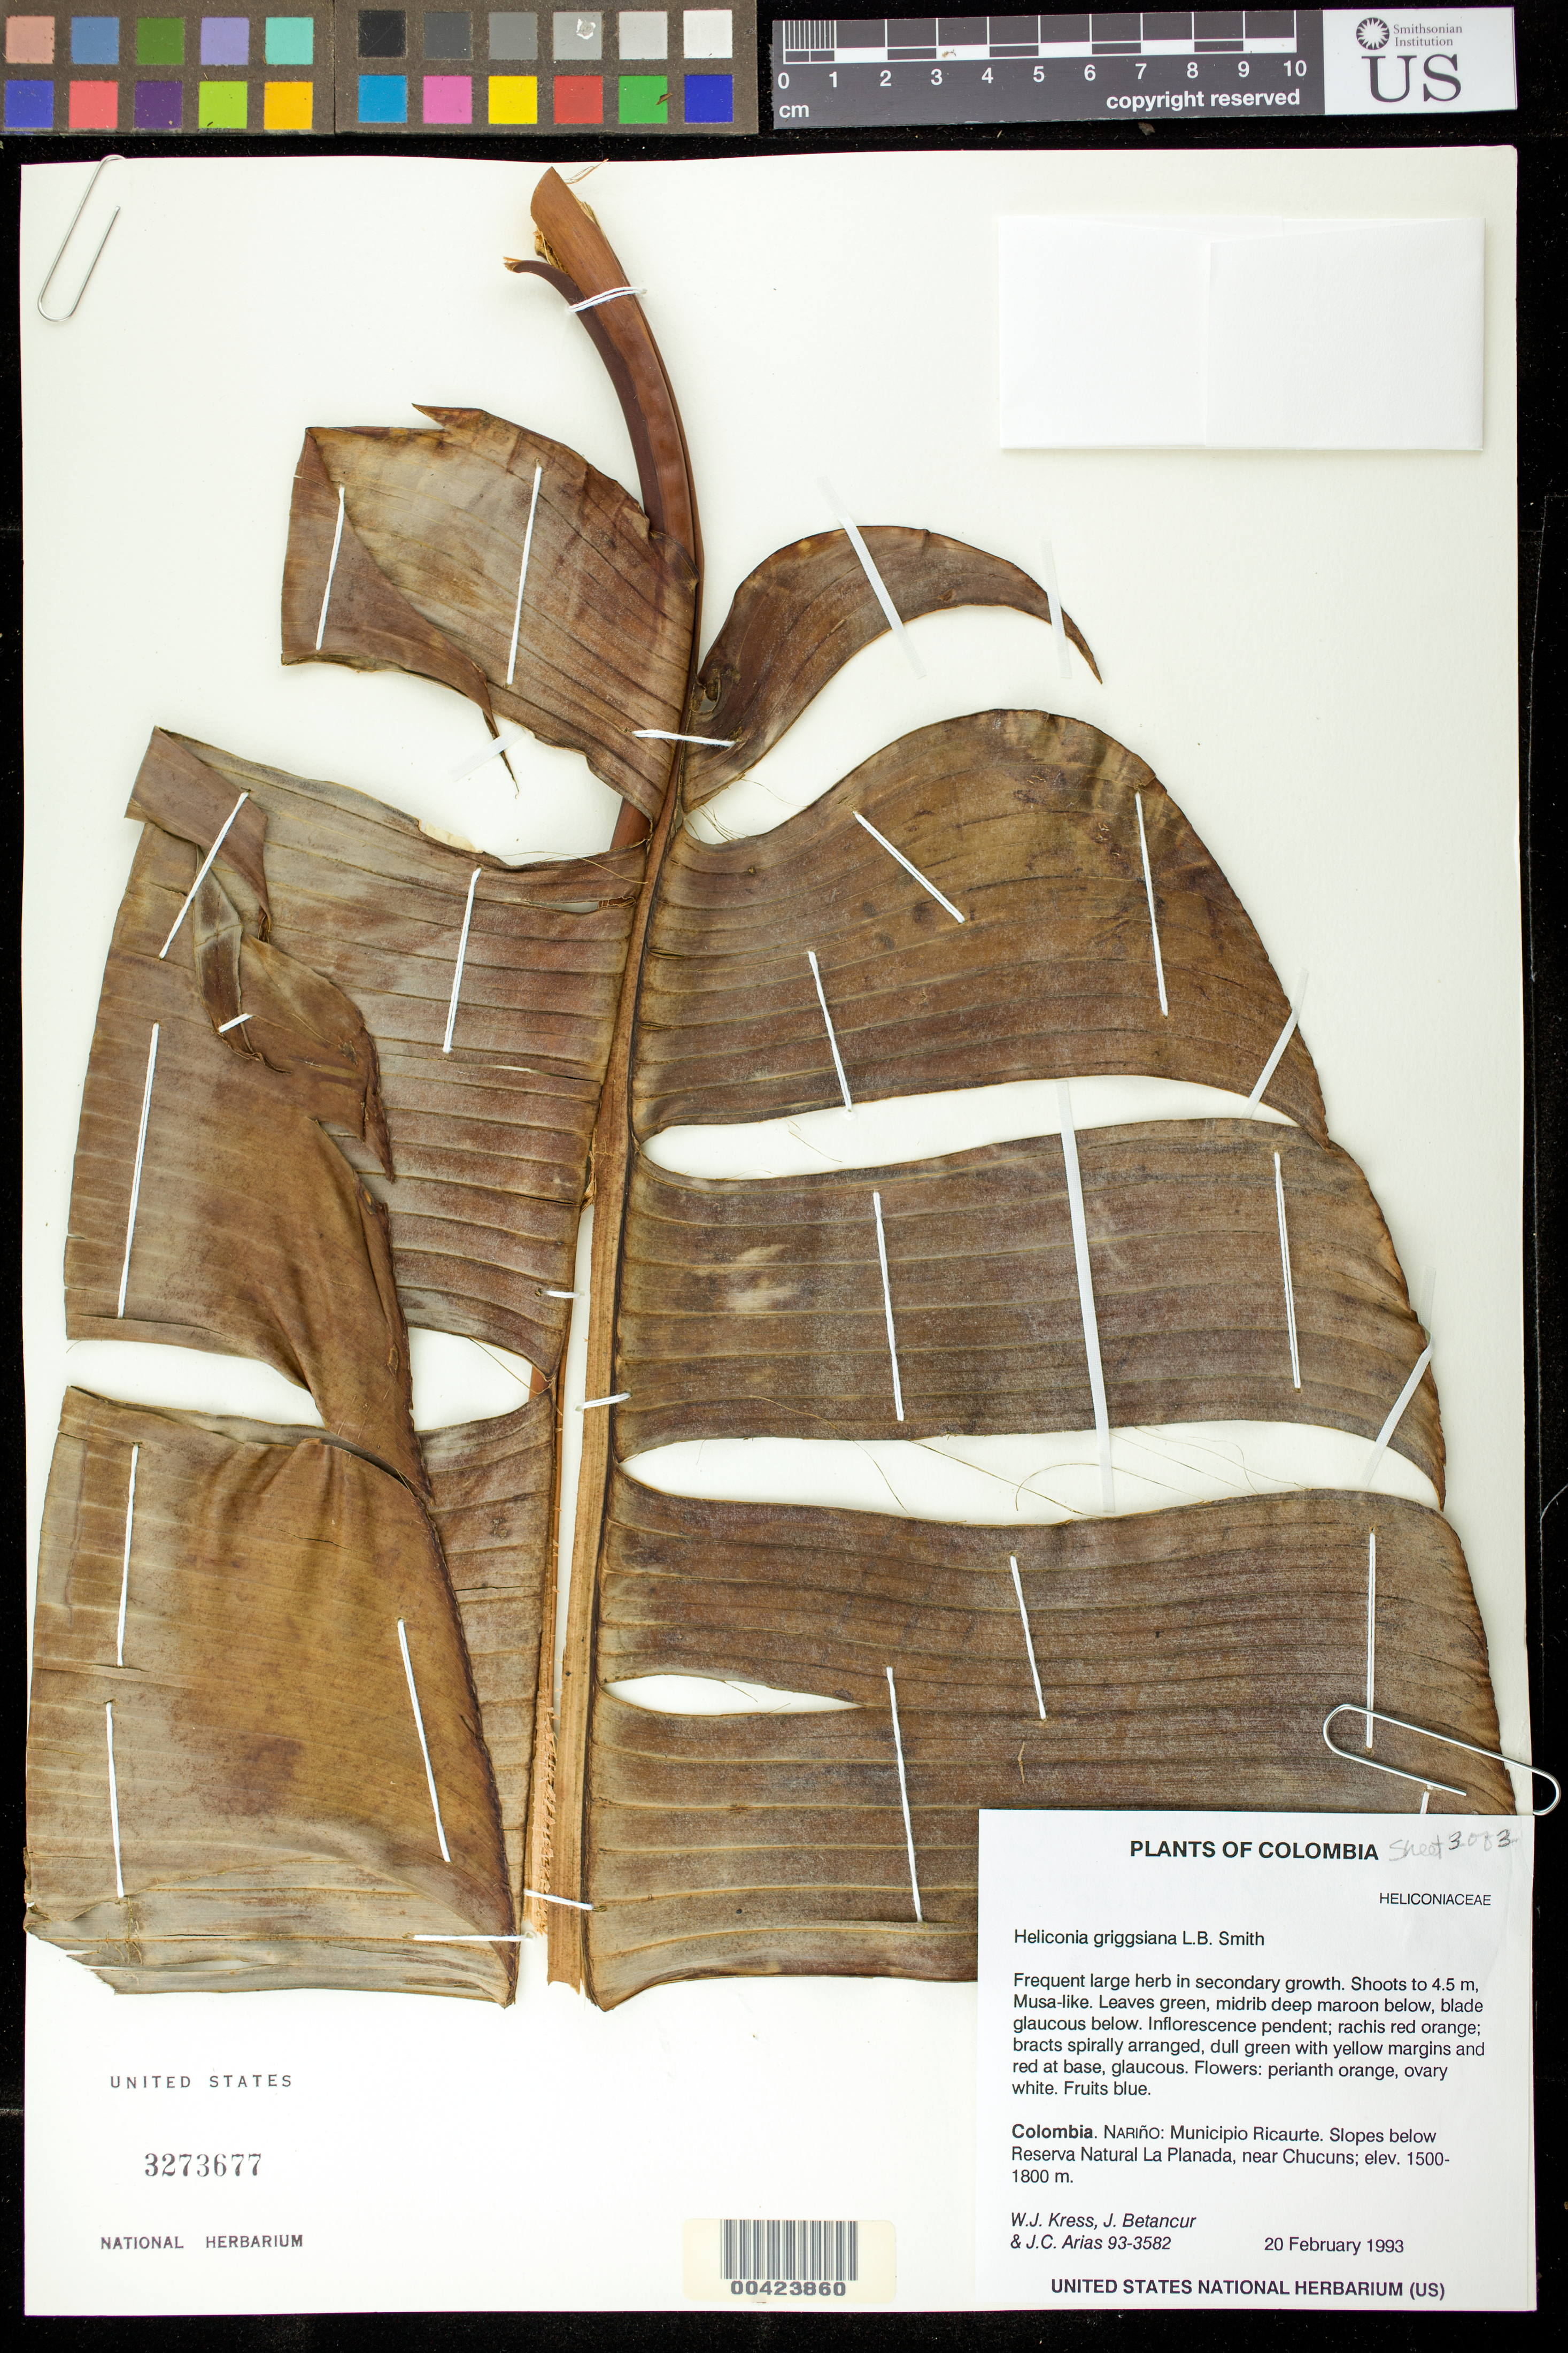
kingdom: Plantae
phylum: Tracheophyta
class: Liliopsida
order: Zingiberales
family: Heliconiaceae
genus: Heliconia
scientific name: Heliconia griggsiana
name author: L.B. Sm.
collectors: W. J. Kress, J. C. Betancur & J. C. Arias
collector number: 93-3582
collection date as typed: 20 Feb 1993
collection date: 1993-02-20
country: Colombia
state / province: Nariño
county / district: Ricaurte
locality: Near Chucuns, below Reserva Natural la Planada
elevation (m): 1500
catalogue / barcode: US 3273677